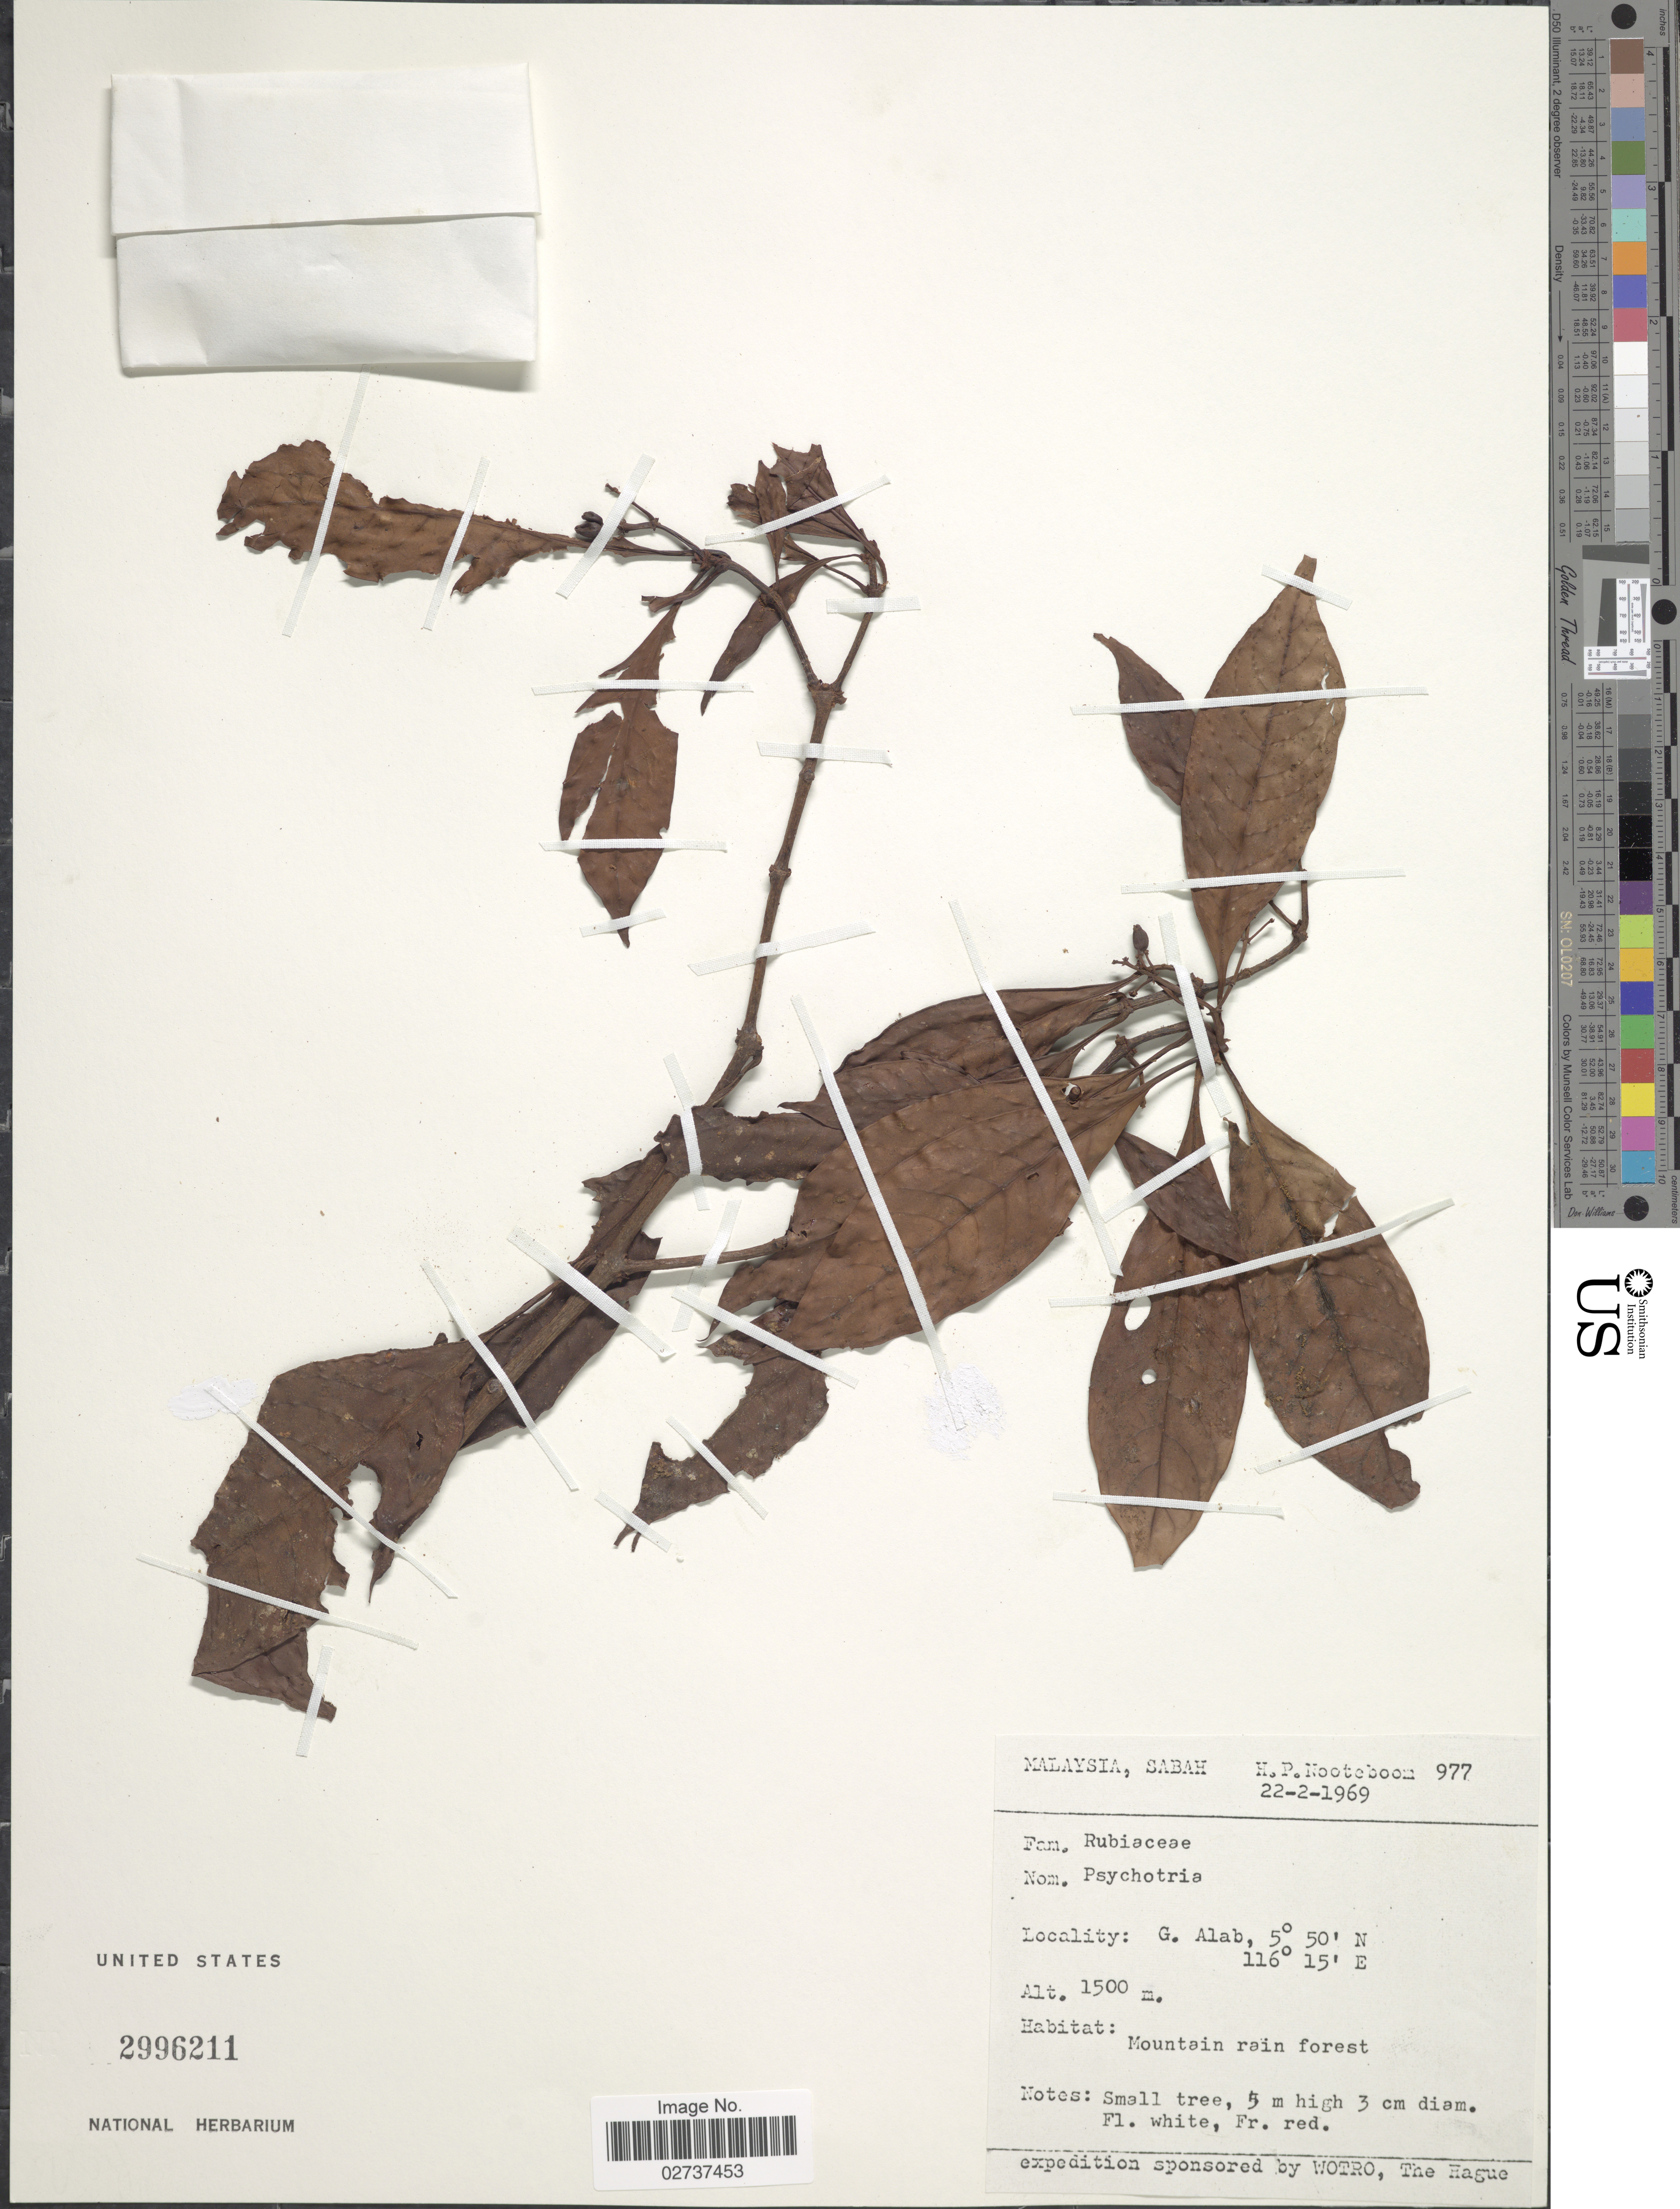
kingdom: Plantae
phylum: Tracheophyta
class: Magnoliopsida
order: Gentianales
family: Rubiaceae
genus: Psychotria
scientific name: Psychotria sp.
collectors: H. P. Nooteboom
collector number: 977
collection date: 1969-02-22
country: Malaysia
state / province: Sabah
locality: G. Alab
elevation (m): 1500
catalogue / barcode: US 2996211